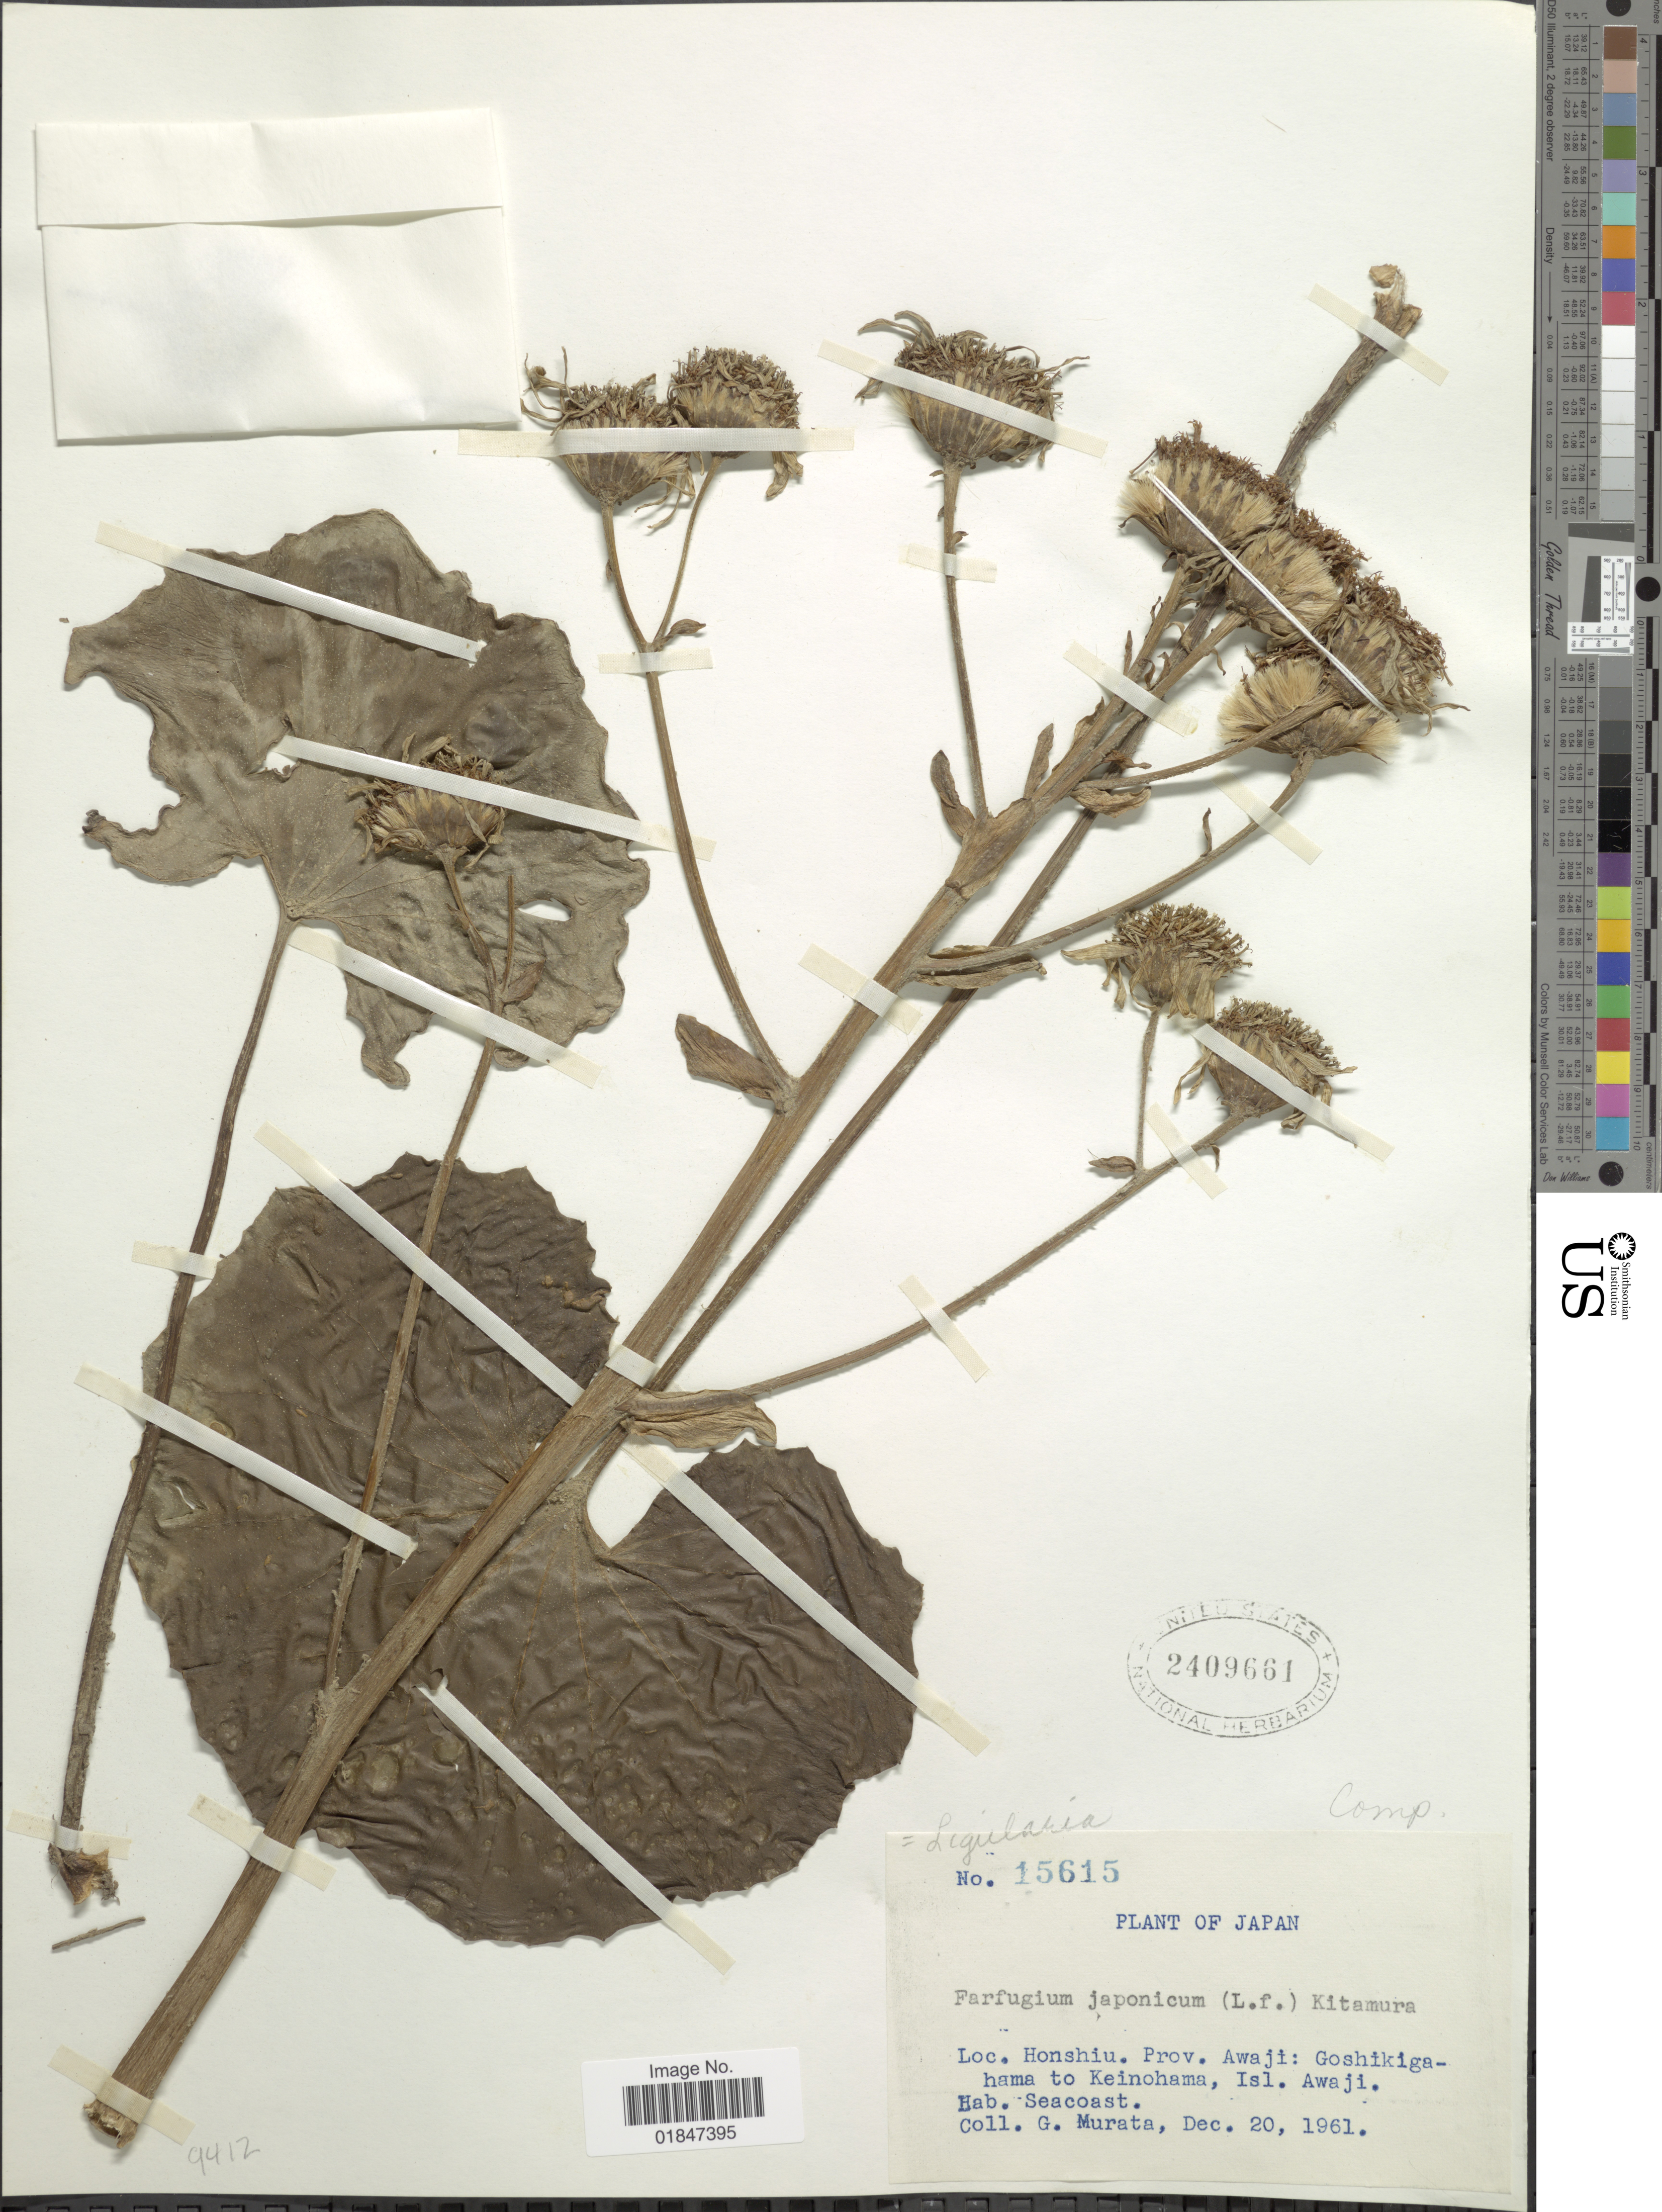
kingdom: Plantae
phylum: Tracheophyta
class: Magnoliopsida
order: Asterales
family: Asteraceae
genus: Farfugium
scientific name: Farfugium japonicum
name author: (L.) Kitam.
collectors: G. Murata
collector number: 15615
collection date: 1961-12-20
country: Japan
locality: Honshiu. Prov. Awaji: Goshikigahama to Keinohama, Isl. Awaji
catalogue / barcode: US 2409661